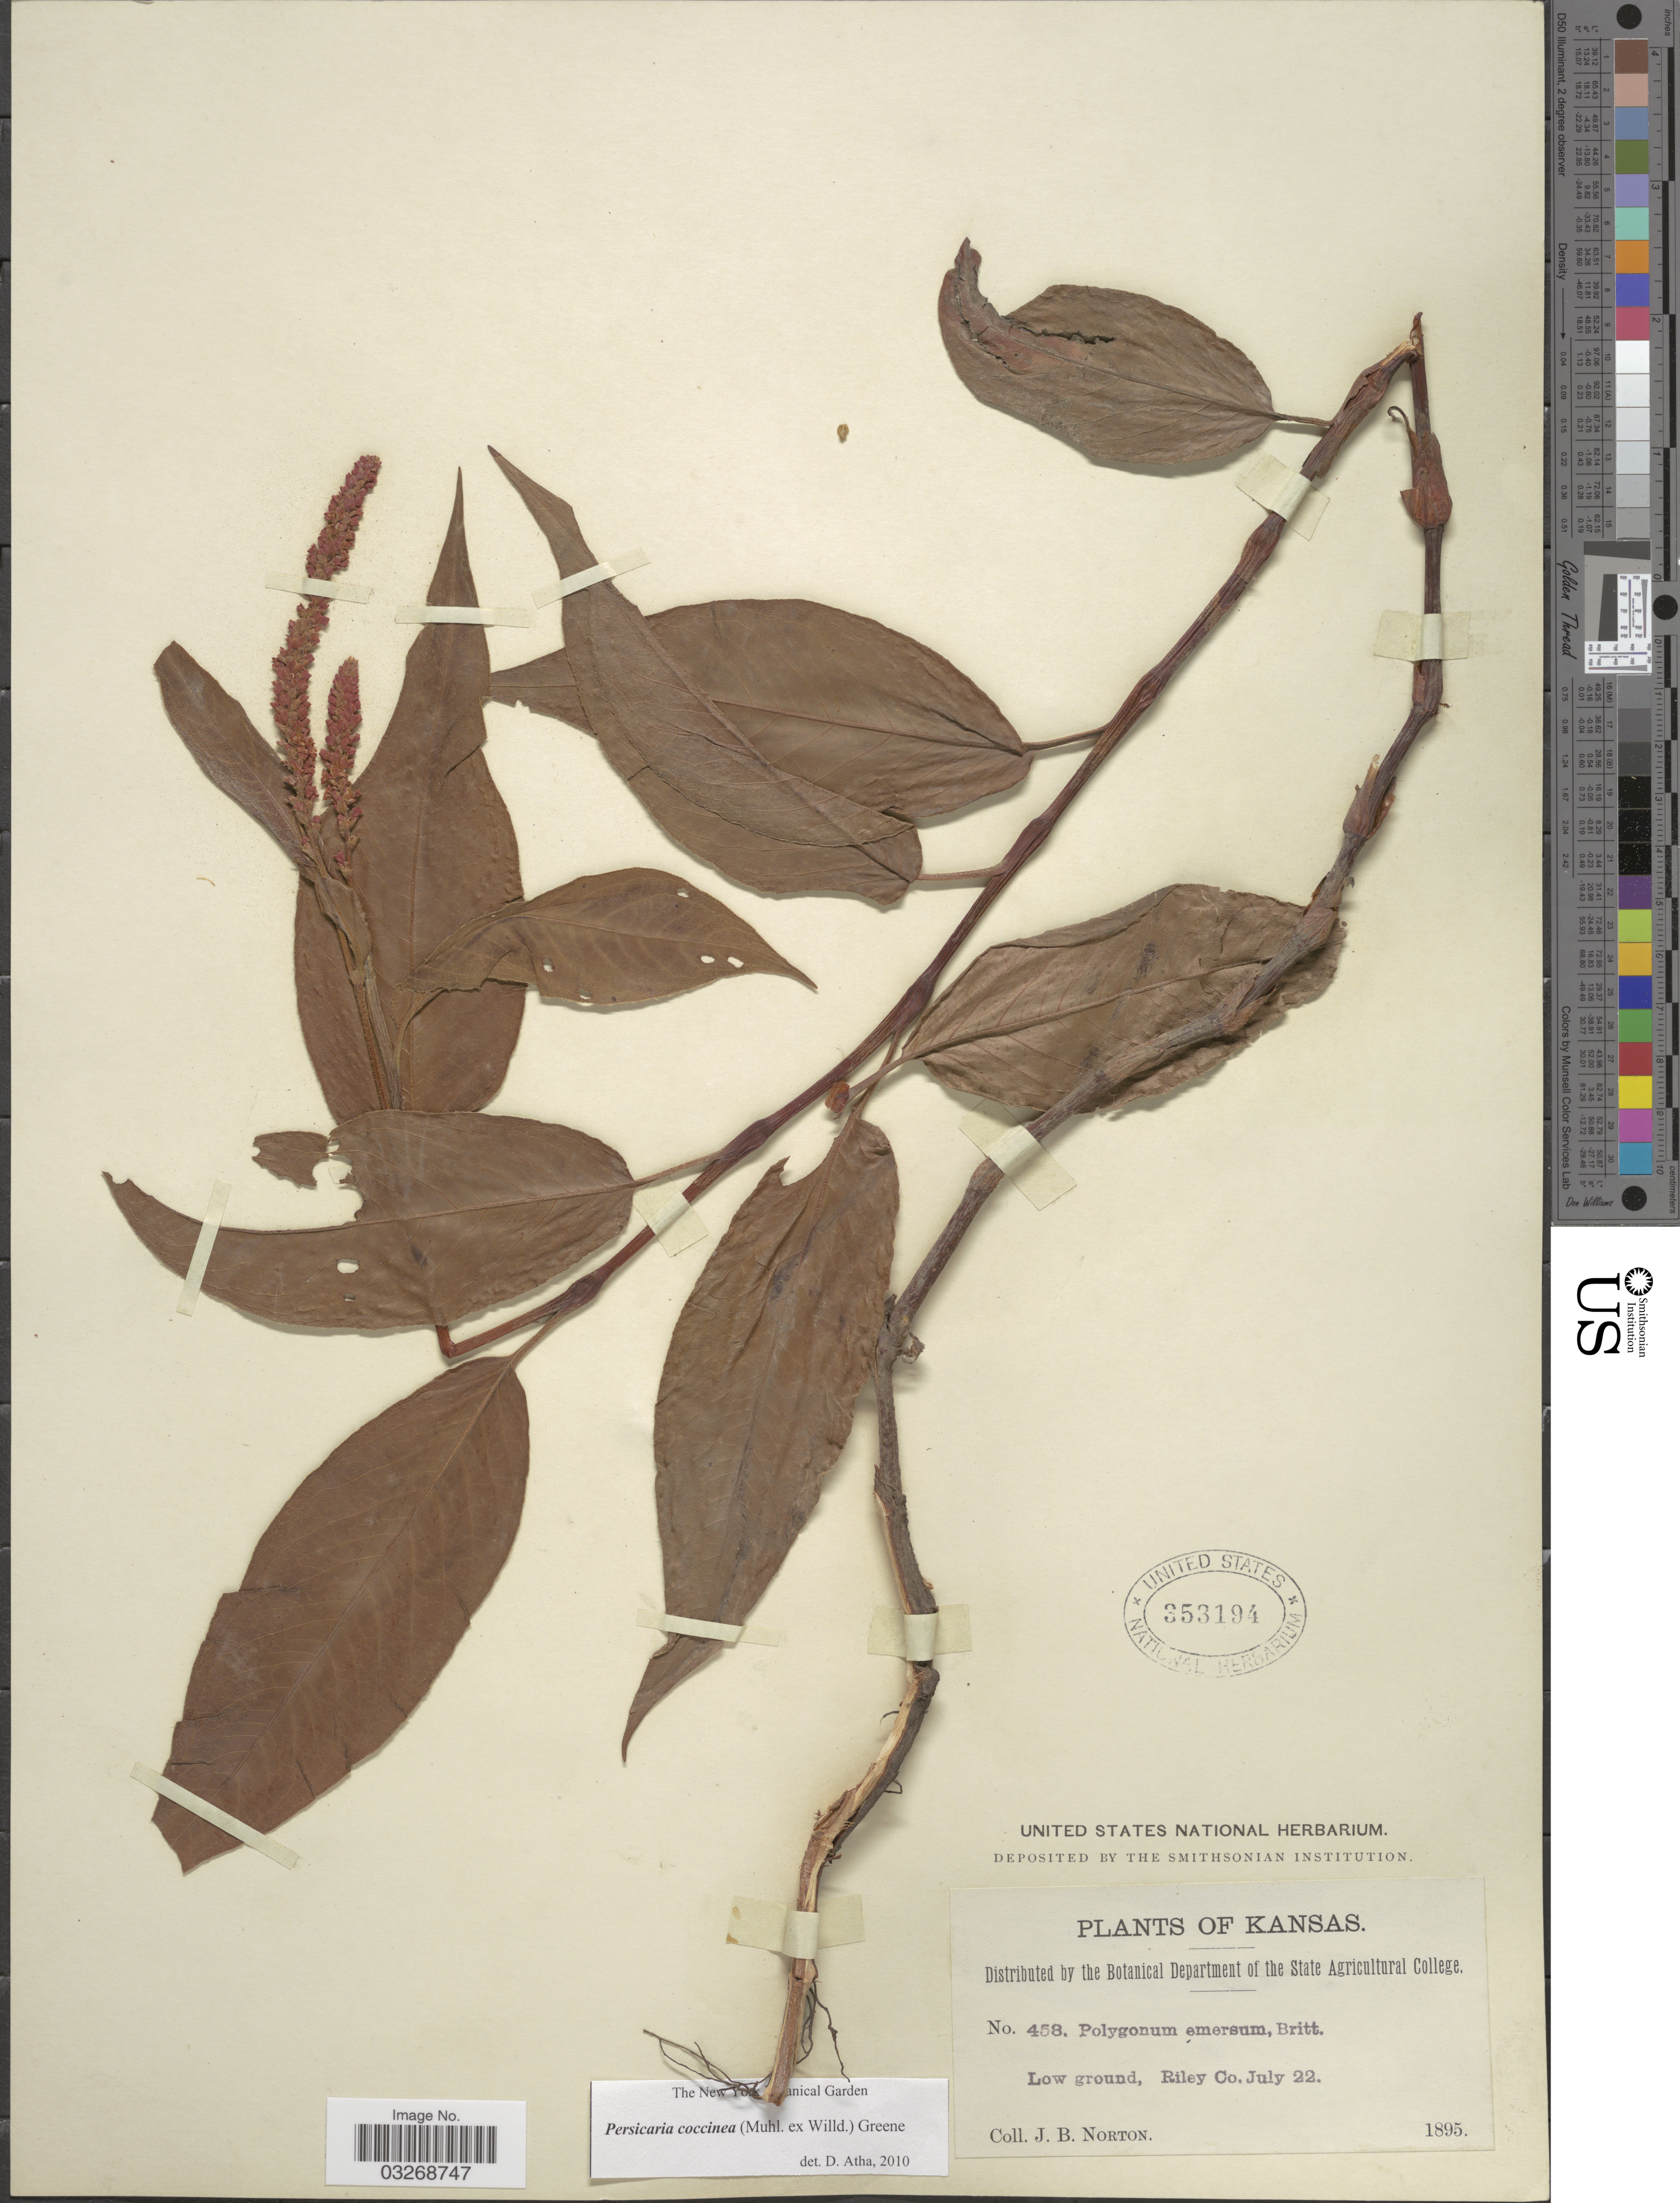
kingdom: Plantae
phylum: Tracheophyta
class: Magnoliopsida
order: Caryophyllales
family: Polygonaceae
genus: Persicaria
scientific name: Persicaria coccinea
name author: (Muhl. ex Willd.) Greene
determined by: Atha, D. E.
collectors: J. B. Norton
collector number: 458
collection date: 1895-07-22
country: United States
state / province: Kansas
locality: Riley Co.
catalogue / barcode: US 353194